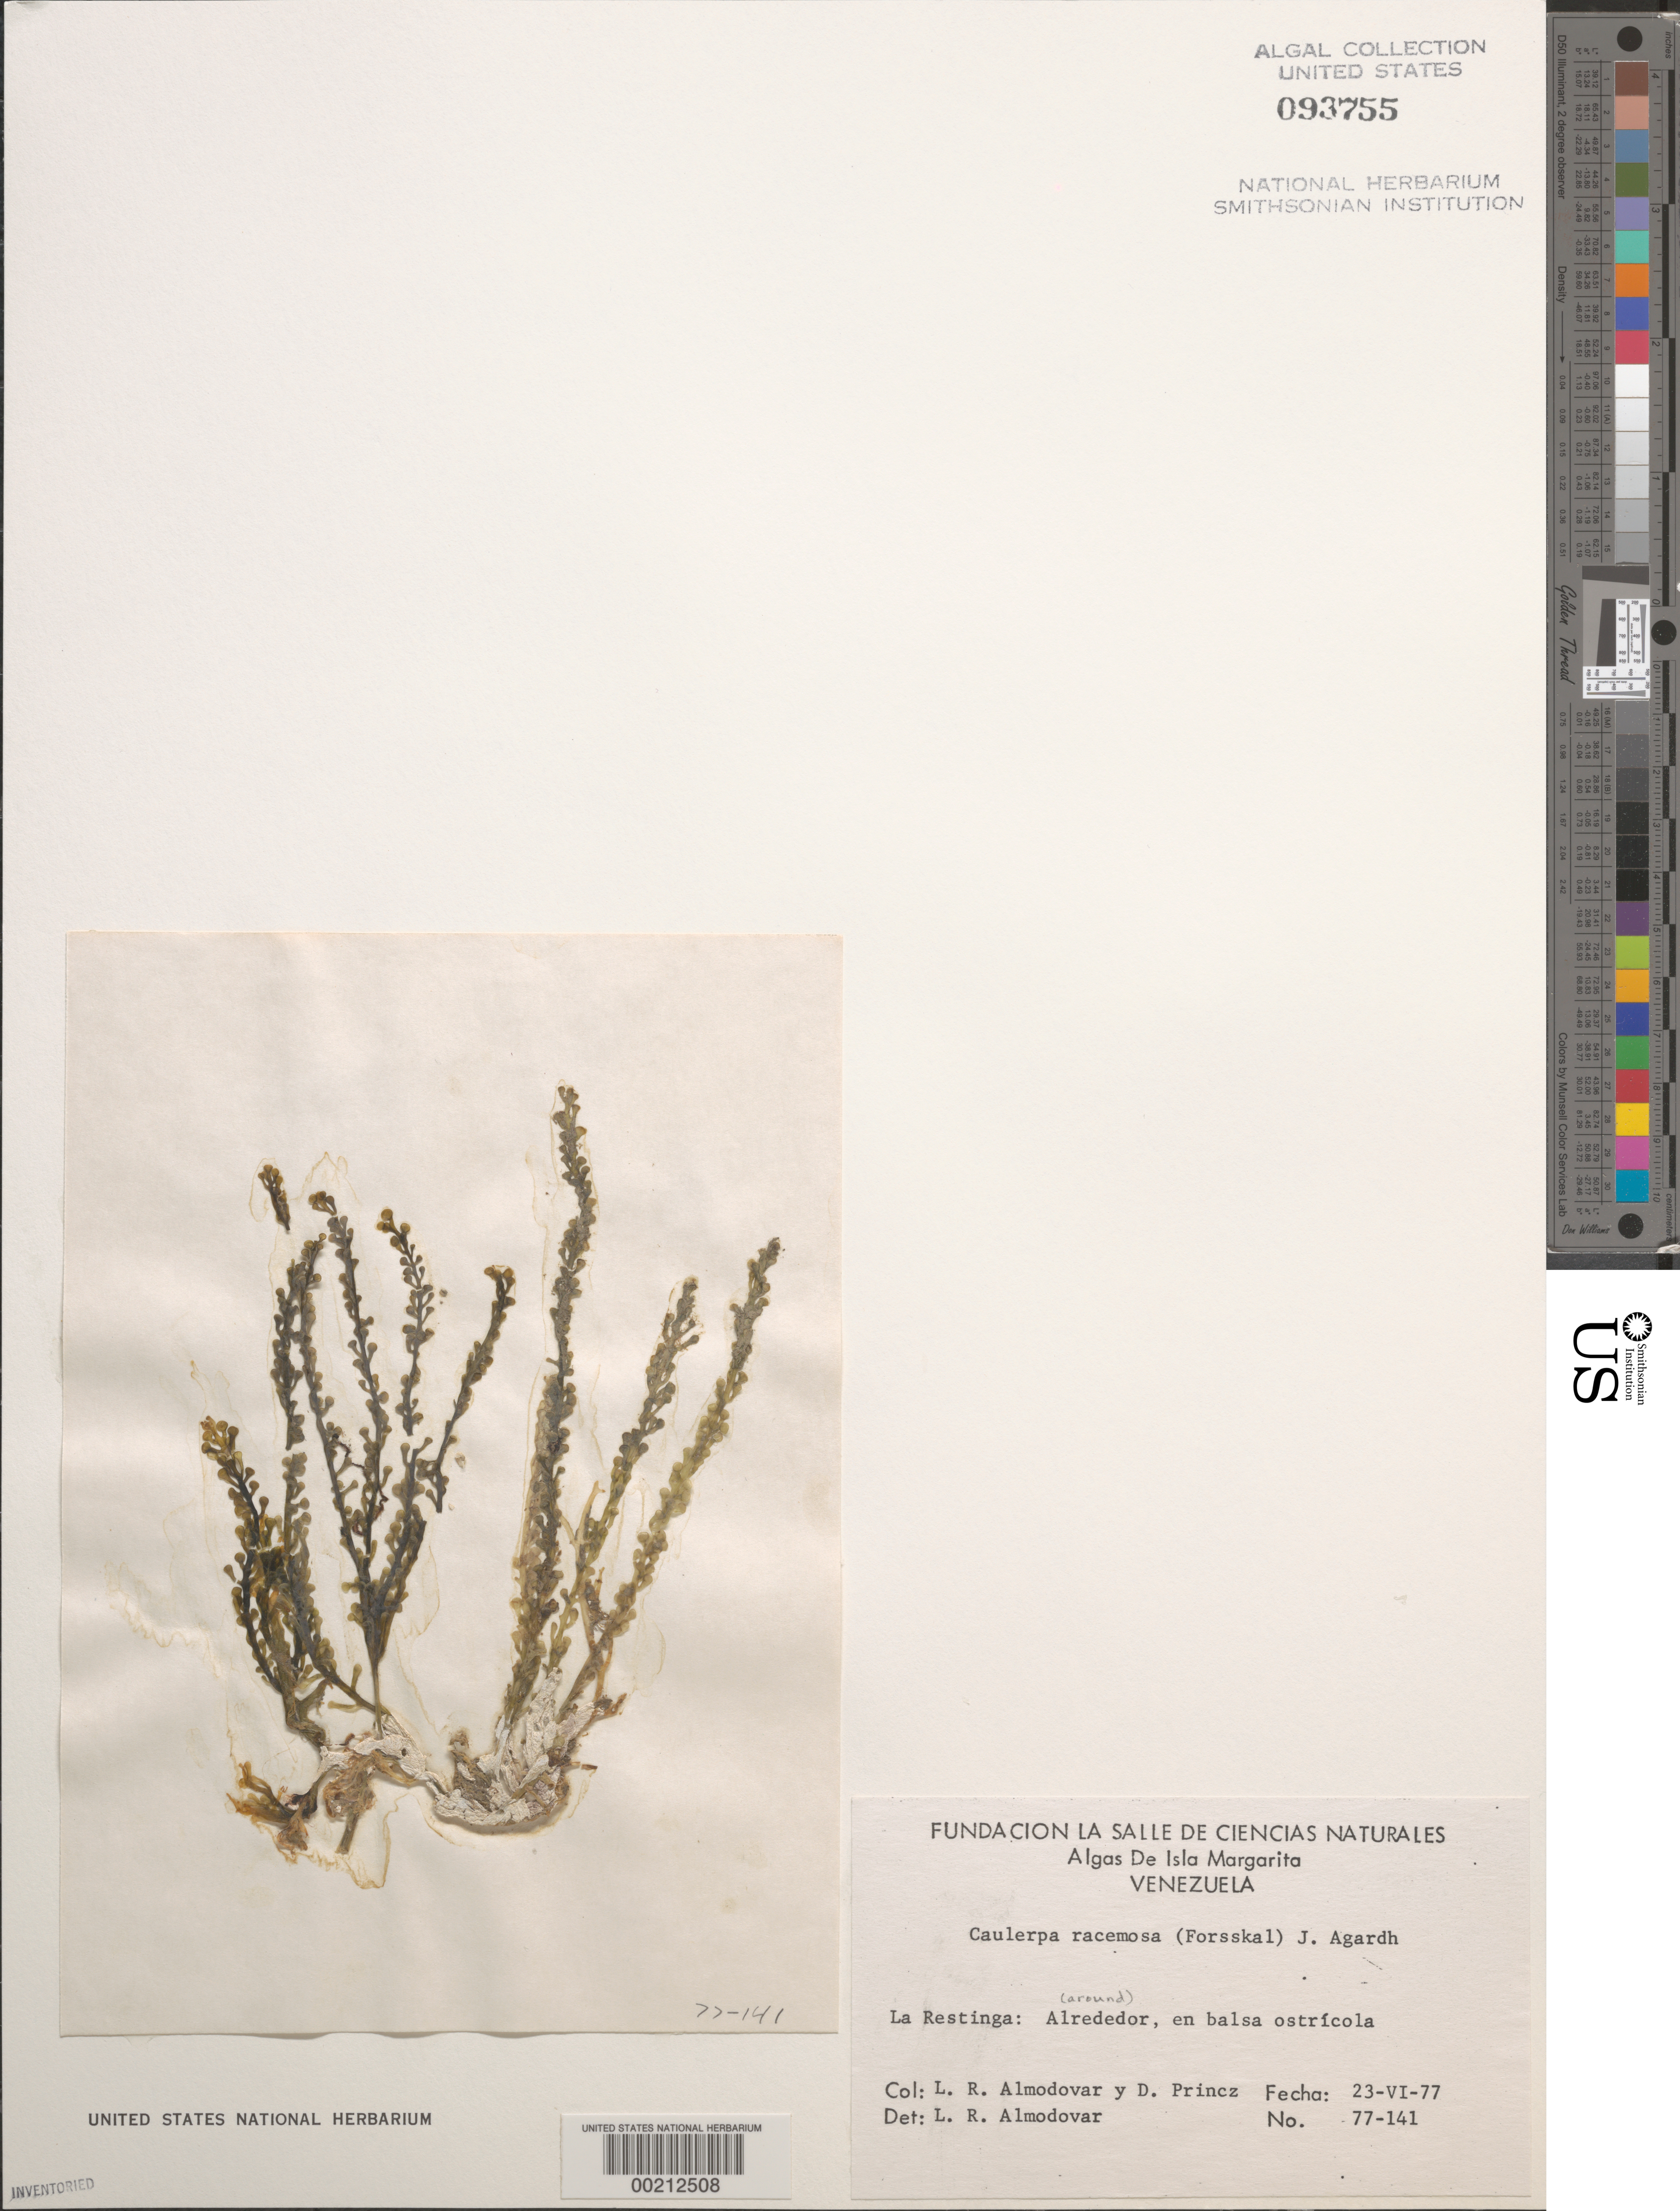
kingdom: Plantae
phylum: Chlorophyta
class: Ulvophyceae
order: Bryopsidales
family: Caulerpaceae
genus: Caulerpa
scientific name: Caulerpa racemosa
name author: (Forssk.) J. Agardh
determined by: Almodovar, L. R.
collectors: L. Almodovar & D. Princz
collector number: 77-141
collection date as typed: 23 Jun 1977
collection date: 1977-06-23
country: Venezuela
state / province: Nueva Esparta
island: Margarita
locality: La Restinga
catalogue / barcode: US 93755